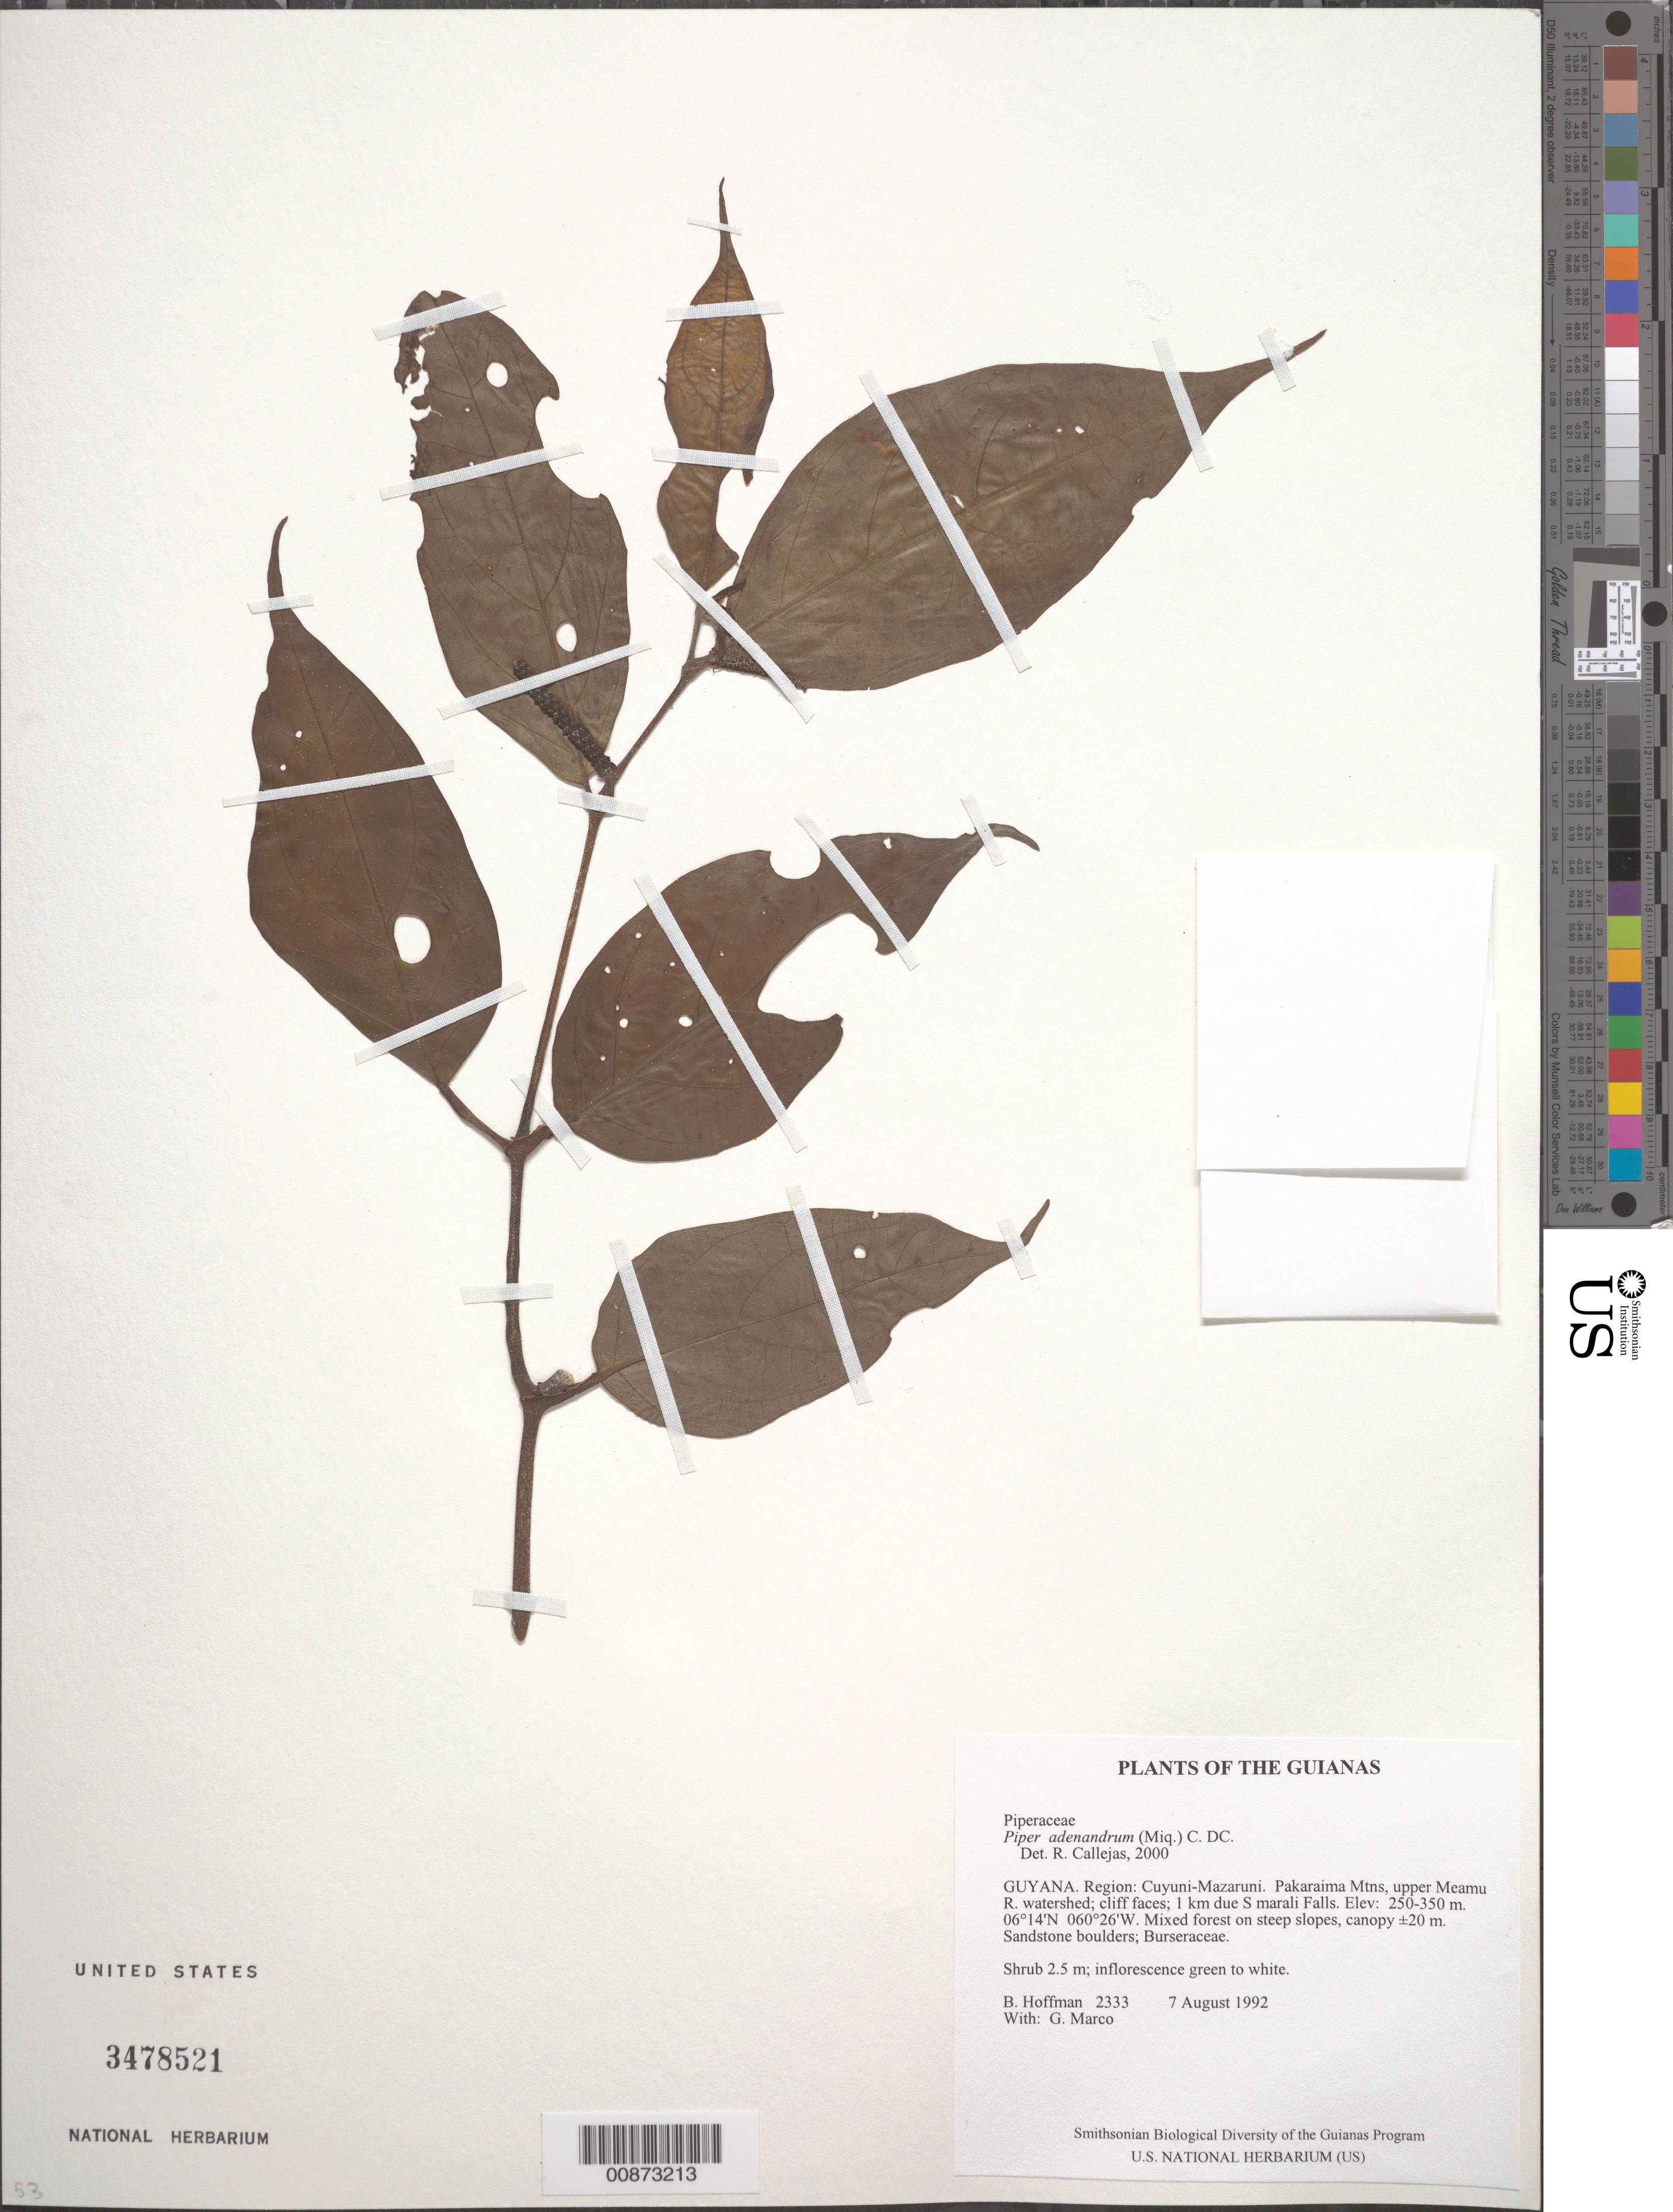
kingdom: Plantae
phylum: Tracheophyta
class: Magnoliopsida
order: Piperales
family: Piperaceae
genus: Piper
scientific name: Piper adenandrum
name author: (Miq.) C. DC.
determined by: Callejas, Ricardo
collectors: B. Hoffman & G. Marco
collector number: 2333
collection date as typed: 7 August 1992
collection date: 1992-08-07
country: Guyana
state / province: Cuyuni-Mazaruni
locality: Pakaraima Mountains, upper Meamu River watershed; cliff faces; 1 km due S of Marali Falls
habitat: Mixed forest on steep slopes, canopy ±20 m. Sandstone boulders; Burseraceae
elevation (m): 250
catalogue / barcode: US 3478521